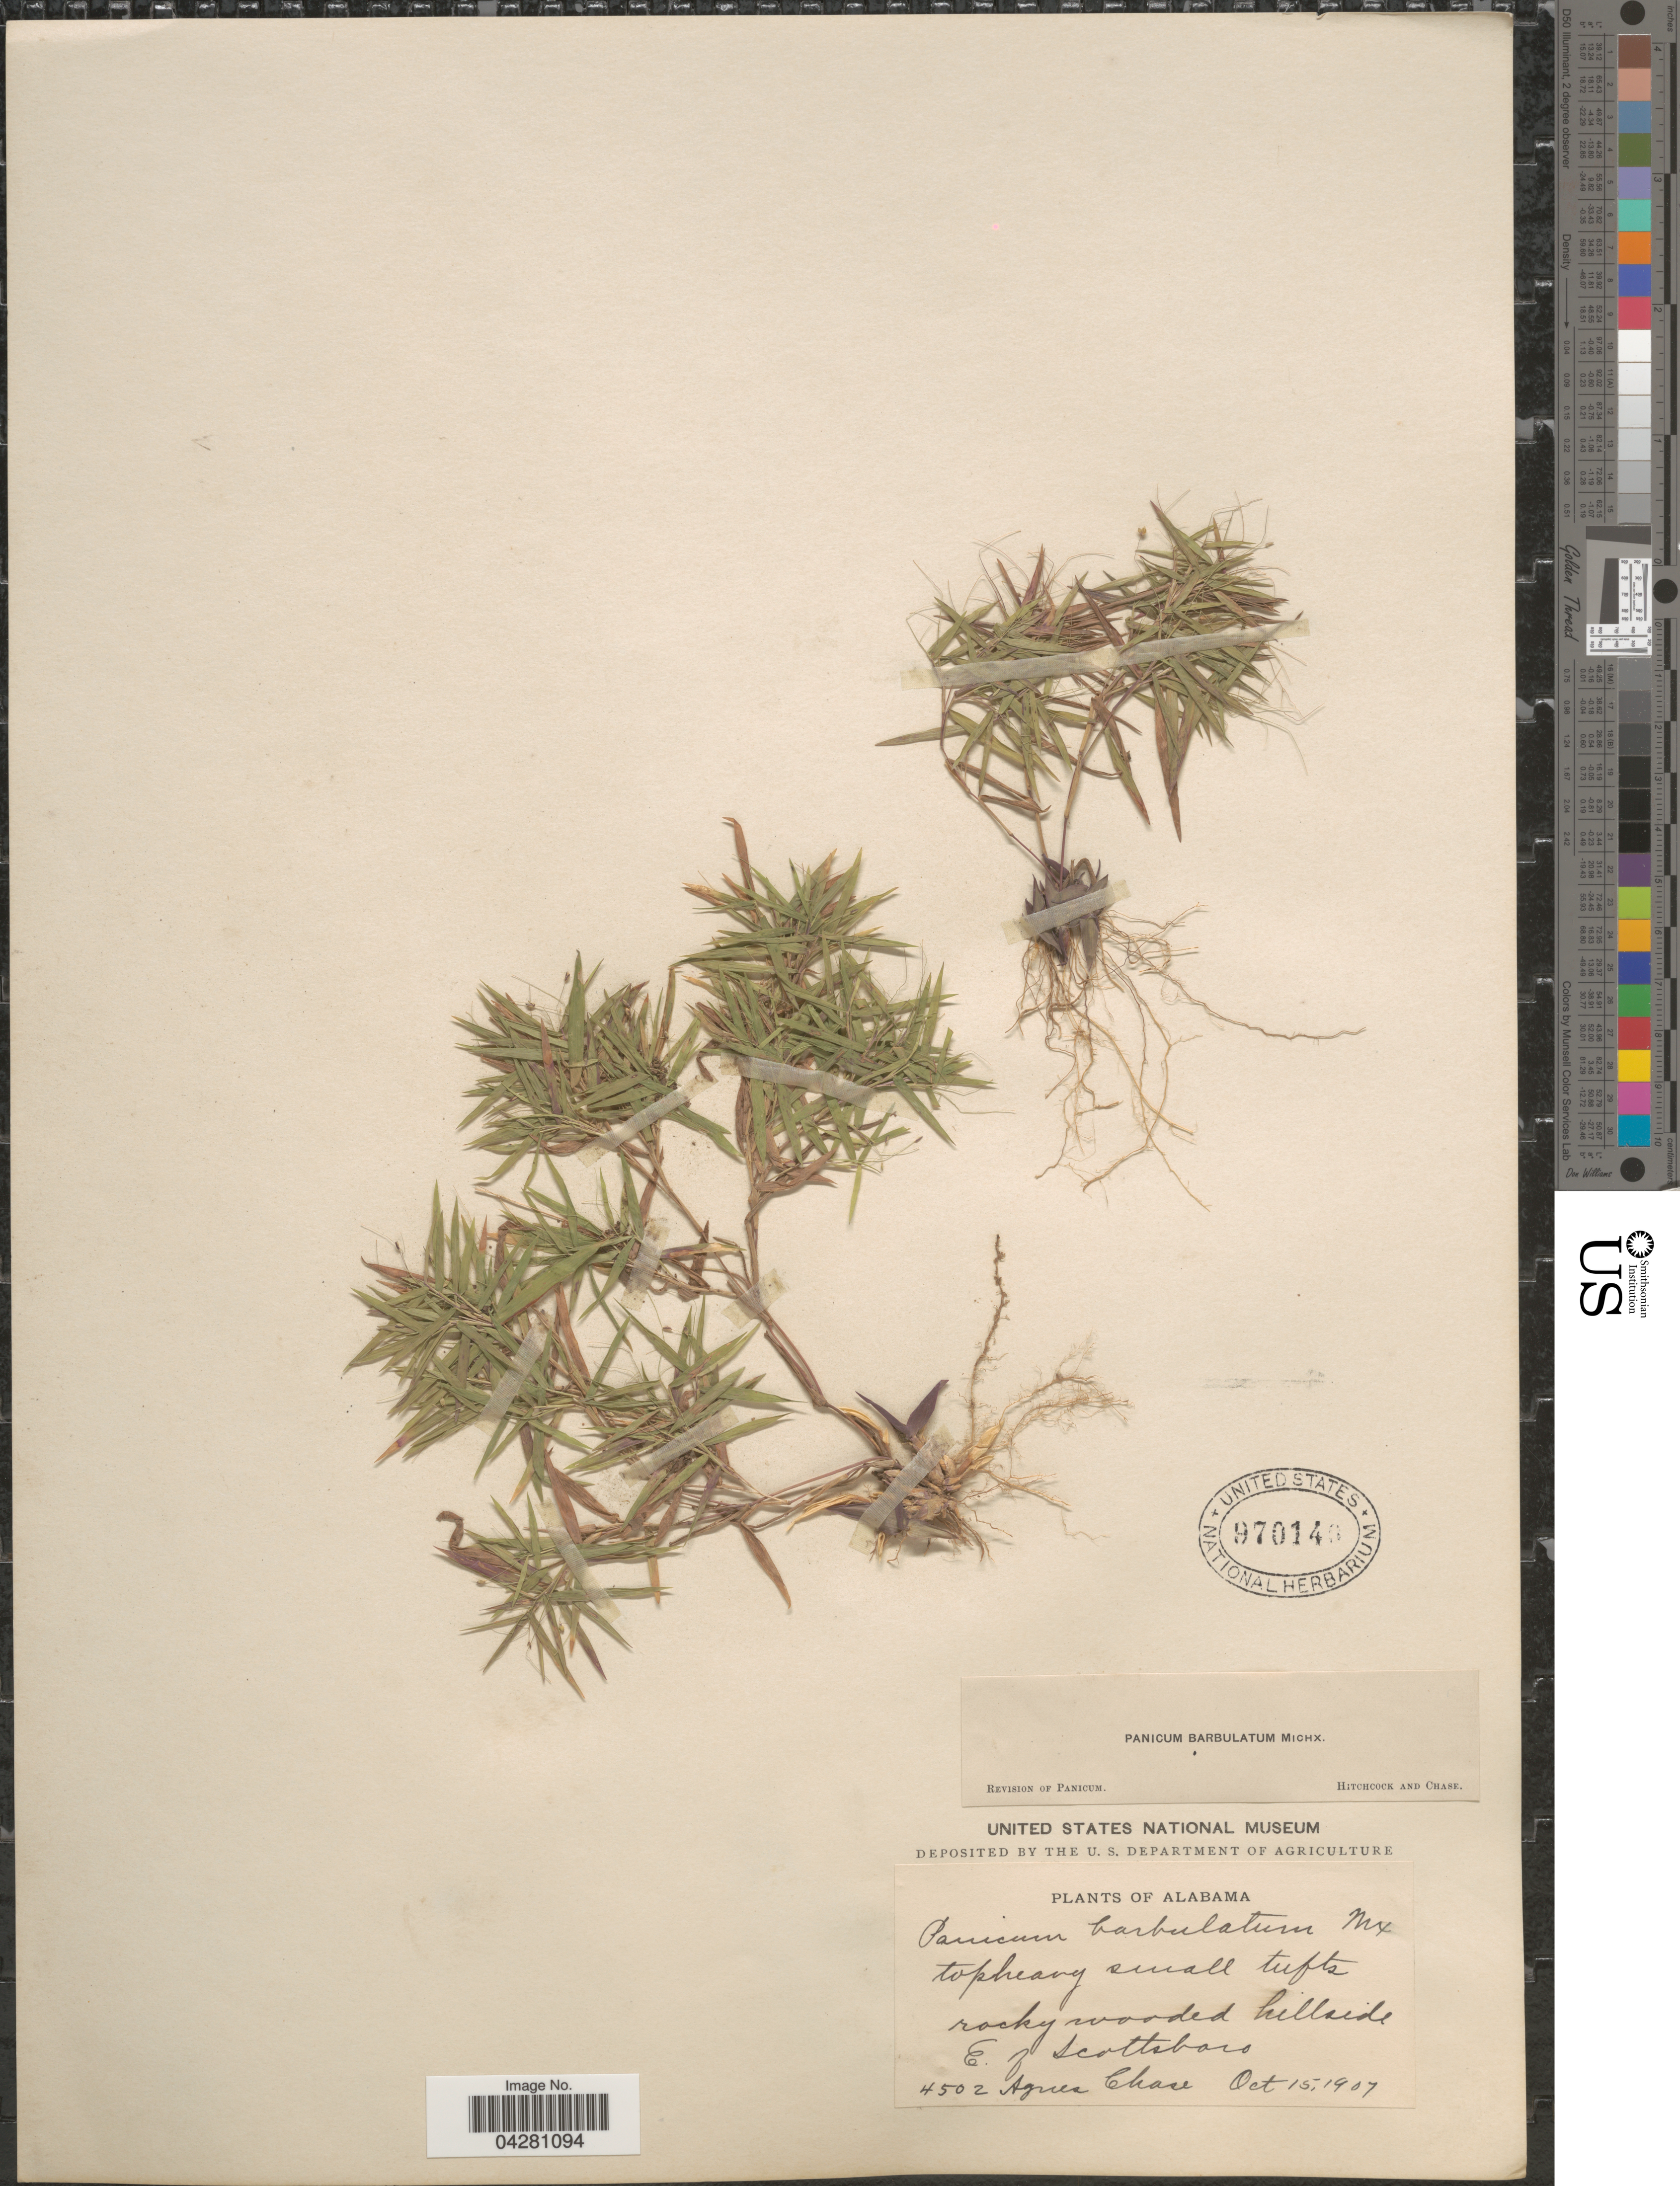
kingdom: Plantae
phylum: Tracheophyta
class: Liliopsida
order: Poales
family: Poaceae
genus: Dichanthelium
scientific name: Dichanthelium dichotomum var. dichotomum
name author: (L.) Gould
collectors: A. Chase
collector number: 4502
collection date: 1907-10-15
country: United States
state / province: Alabama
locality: Rocky wooded hillside E. of Scottsboro.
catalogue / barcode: US 970140